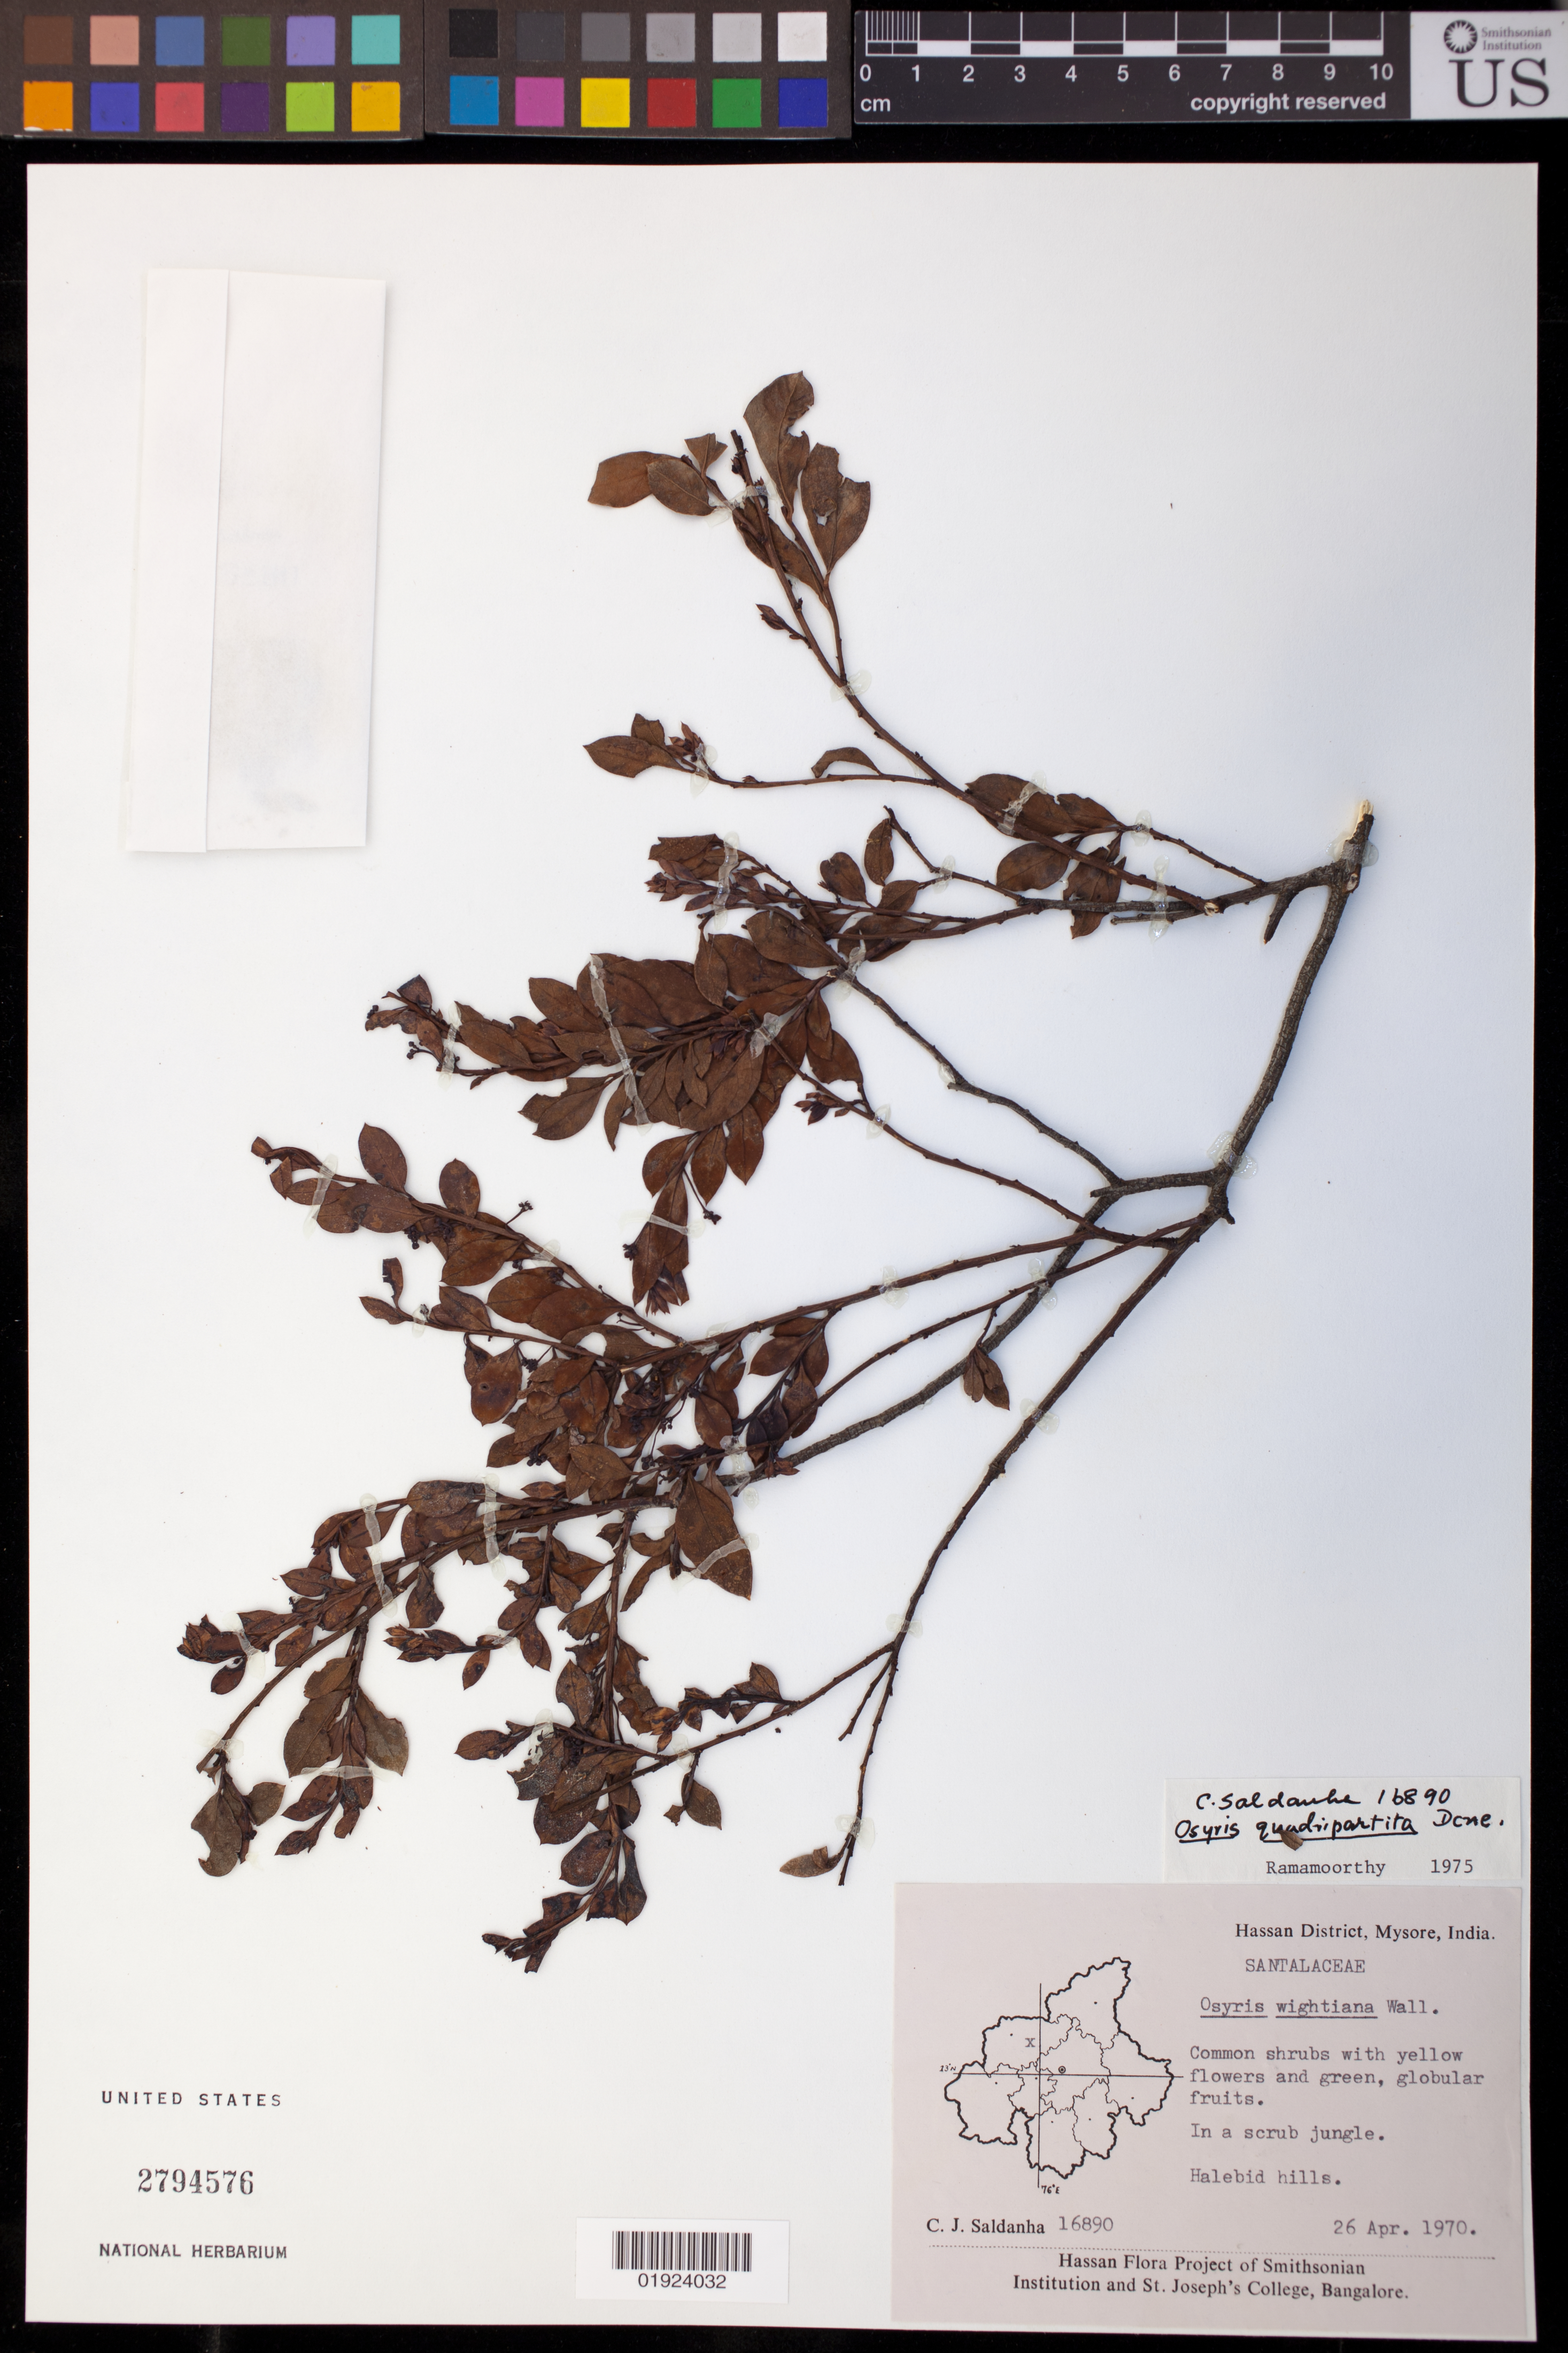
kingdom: Plantae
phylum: Tracheophyta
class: Magnoliopsida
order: Santalales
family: Santalaceae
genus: Osyris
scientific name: Osyris quadripartita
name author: Salzm. ex Decne.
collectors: C. J. Saldanha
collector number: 16890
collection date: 1970-04-26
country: India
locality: Halebeedu (Halebid hills), Hassan District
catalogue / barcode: US 2794576